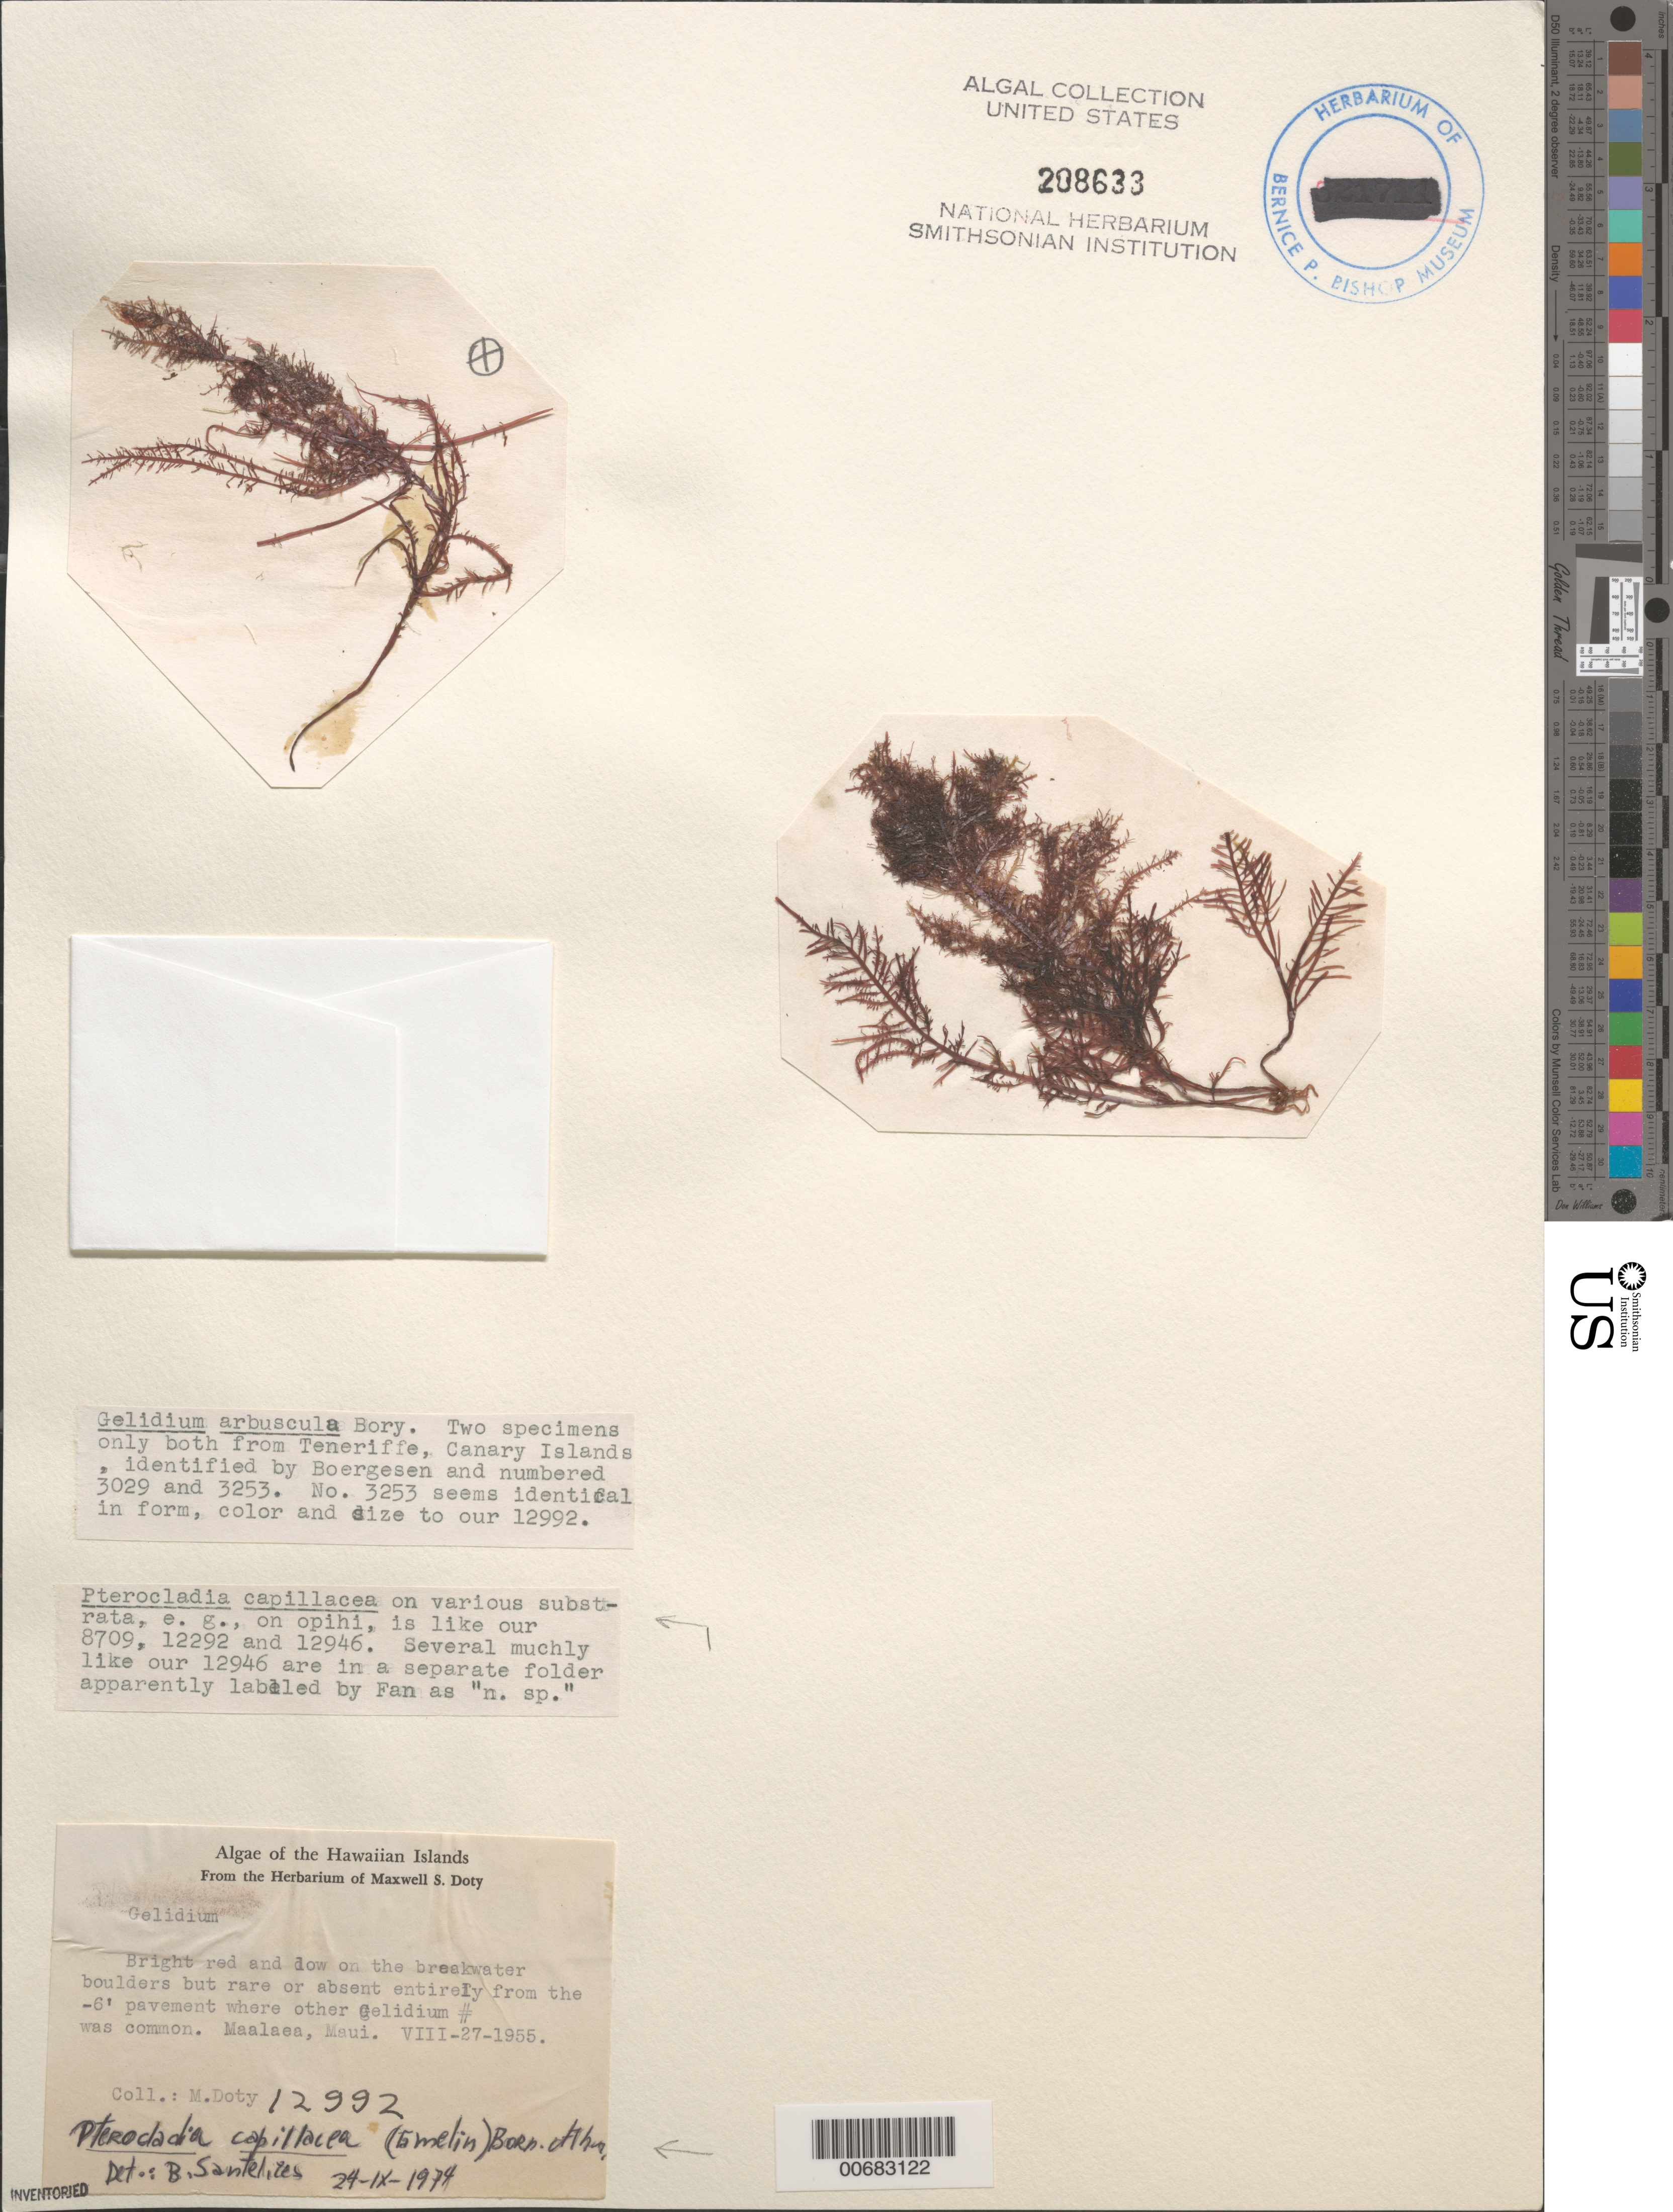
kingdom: Plantae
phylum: Rhodophyta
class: Florideophyceae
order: Gelidiales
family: Pterocladiaceae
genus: Pterocladiella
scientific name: Pterocladiella capillacea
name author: (S.G. Gmel.) Santelices & Hommers.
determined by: Algae name updating Project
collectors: M. S. Doty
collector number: MSD 12992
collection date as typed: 27 Aug 1955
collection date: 1955-08-27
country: United States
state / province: Hawaii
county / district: Maui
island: Maui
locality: Maalaea Harbor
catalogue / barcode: US 208633